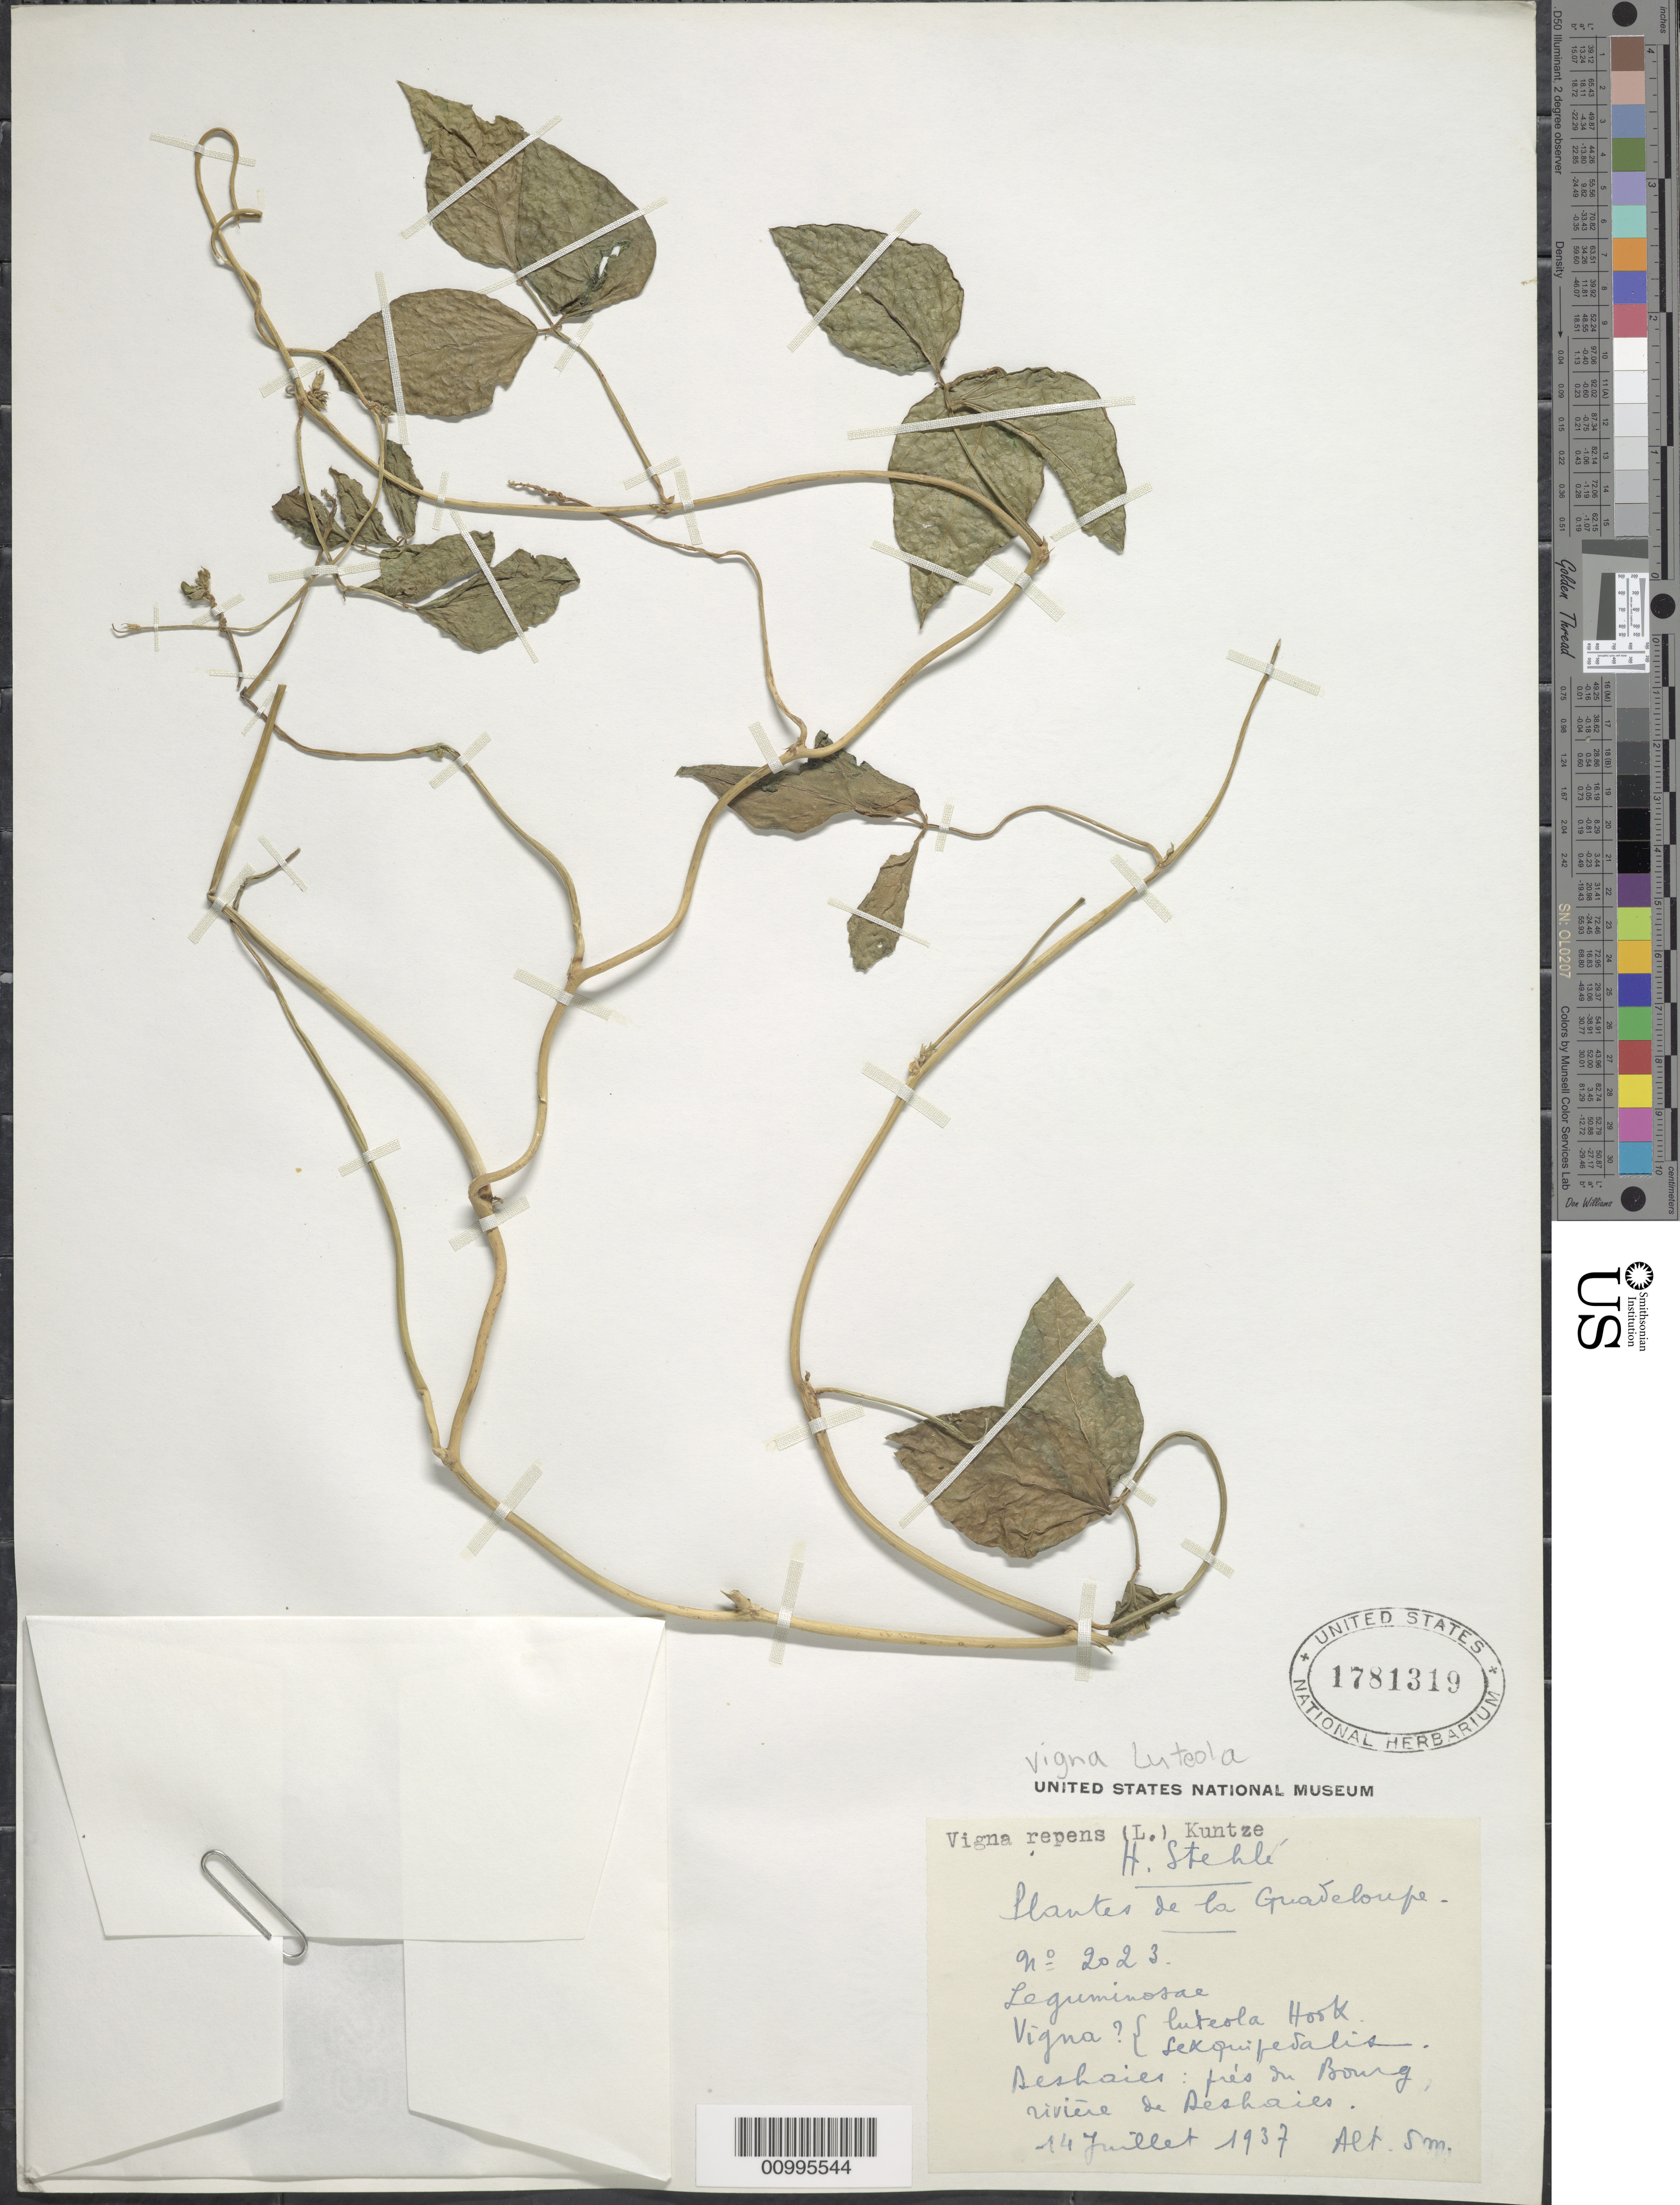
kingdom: Plantae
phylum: Tracheophyta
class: Magnoliopsida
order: Fabales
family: Fabaceae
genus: Vigna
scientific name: Vigna luteola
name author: (Jacq.) Benth.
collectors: H. Stehlé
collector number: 2023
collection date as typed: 14 Jul 1937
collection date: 1937-07-14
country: Guadeloupe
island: Basse Terre [Guadeloupe]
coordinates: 0 N, 0 E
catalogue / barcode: US 1781319